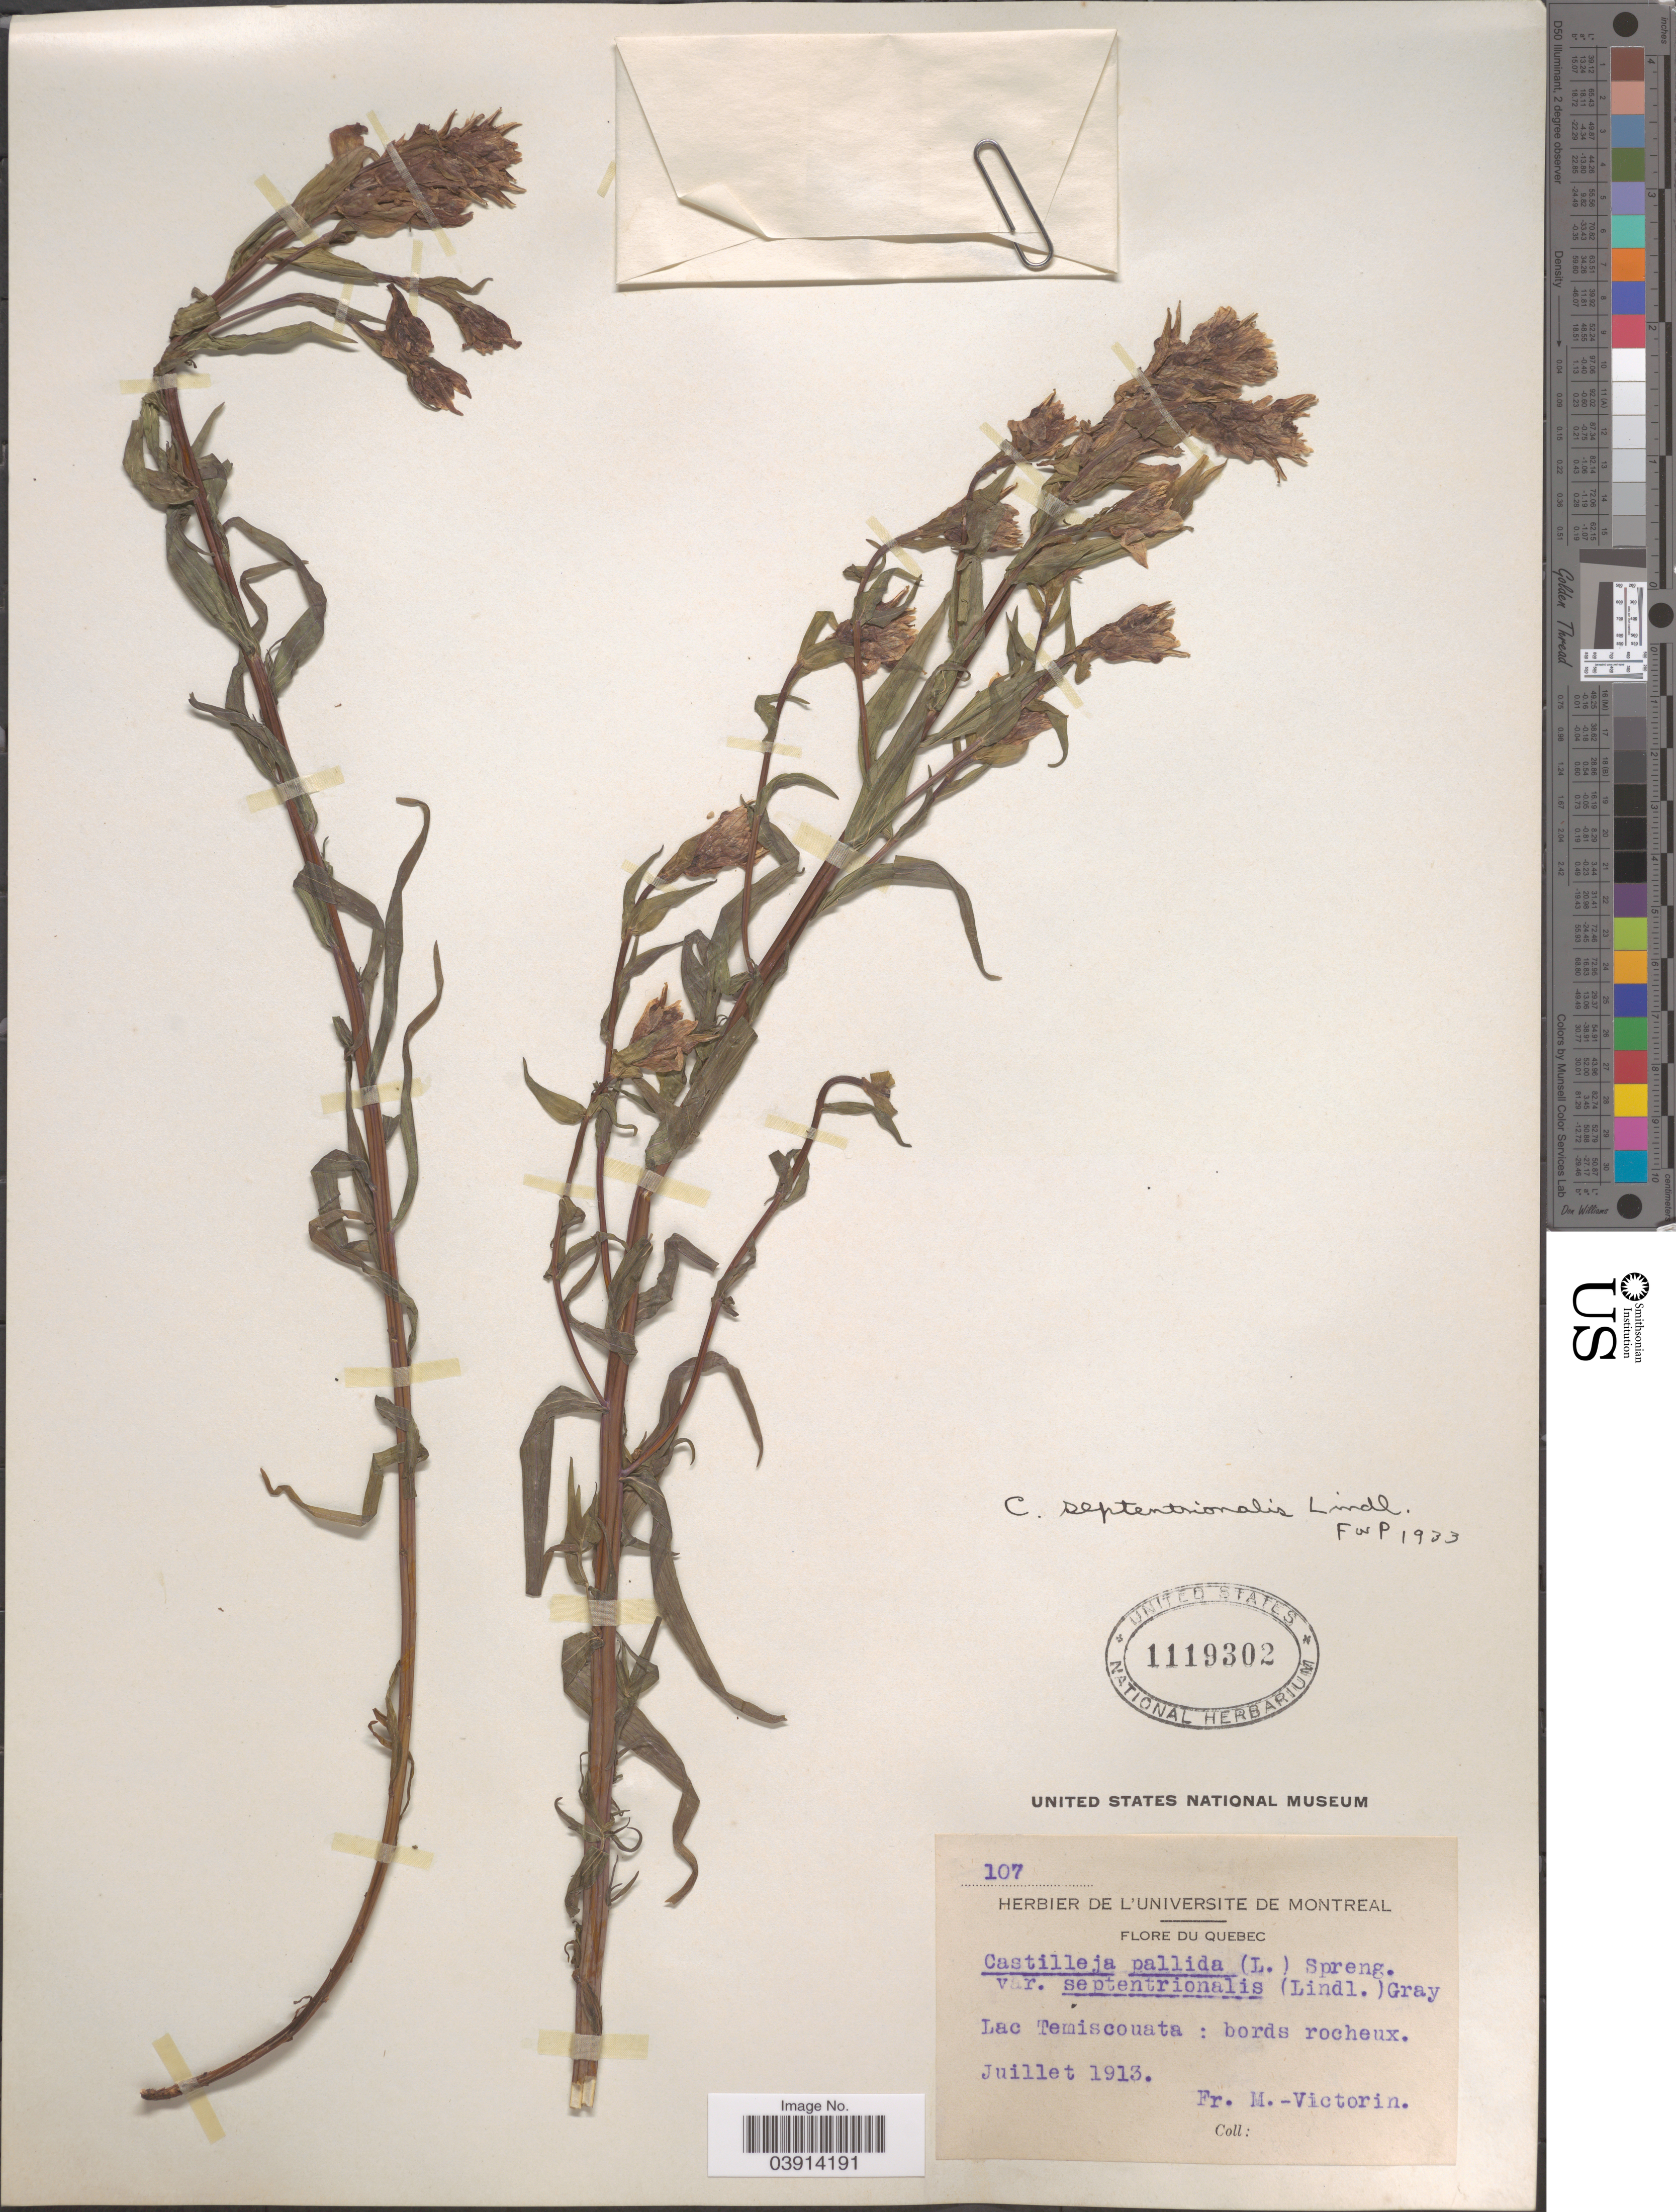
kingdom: Plantae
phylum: Tracheophyta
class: Magnoliopsida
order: Lamiales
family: Orobanchaceae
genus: Castilleja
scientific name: Castilleja septentrionalis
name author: Lindl.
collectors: F. Marie-Victorin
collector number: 107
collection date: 1913-07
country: Canada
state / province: Quebec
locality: Lac Temiscouata: bords rocheux.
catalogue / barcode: US 1119302